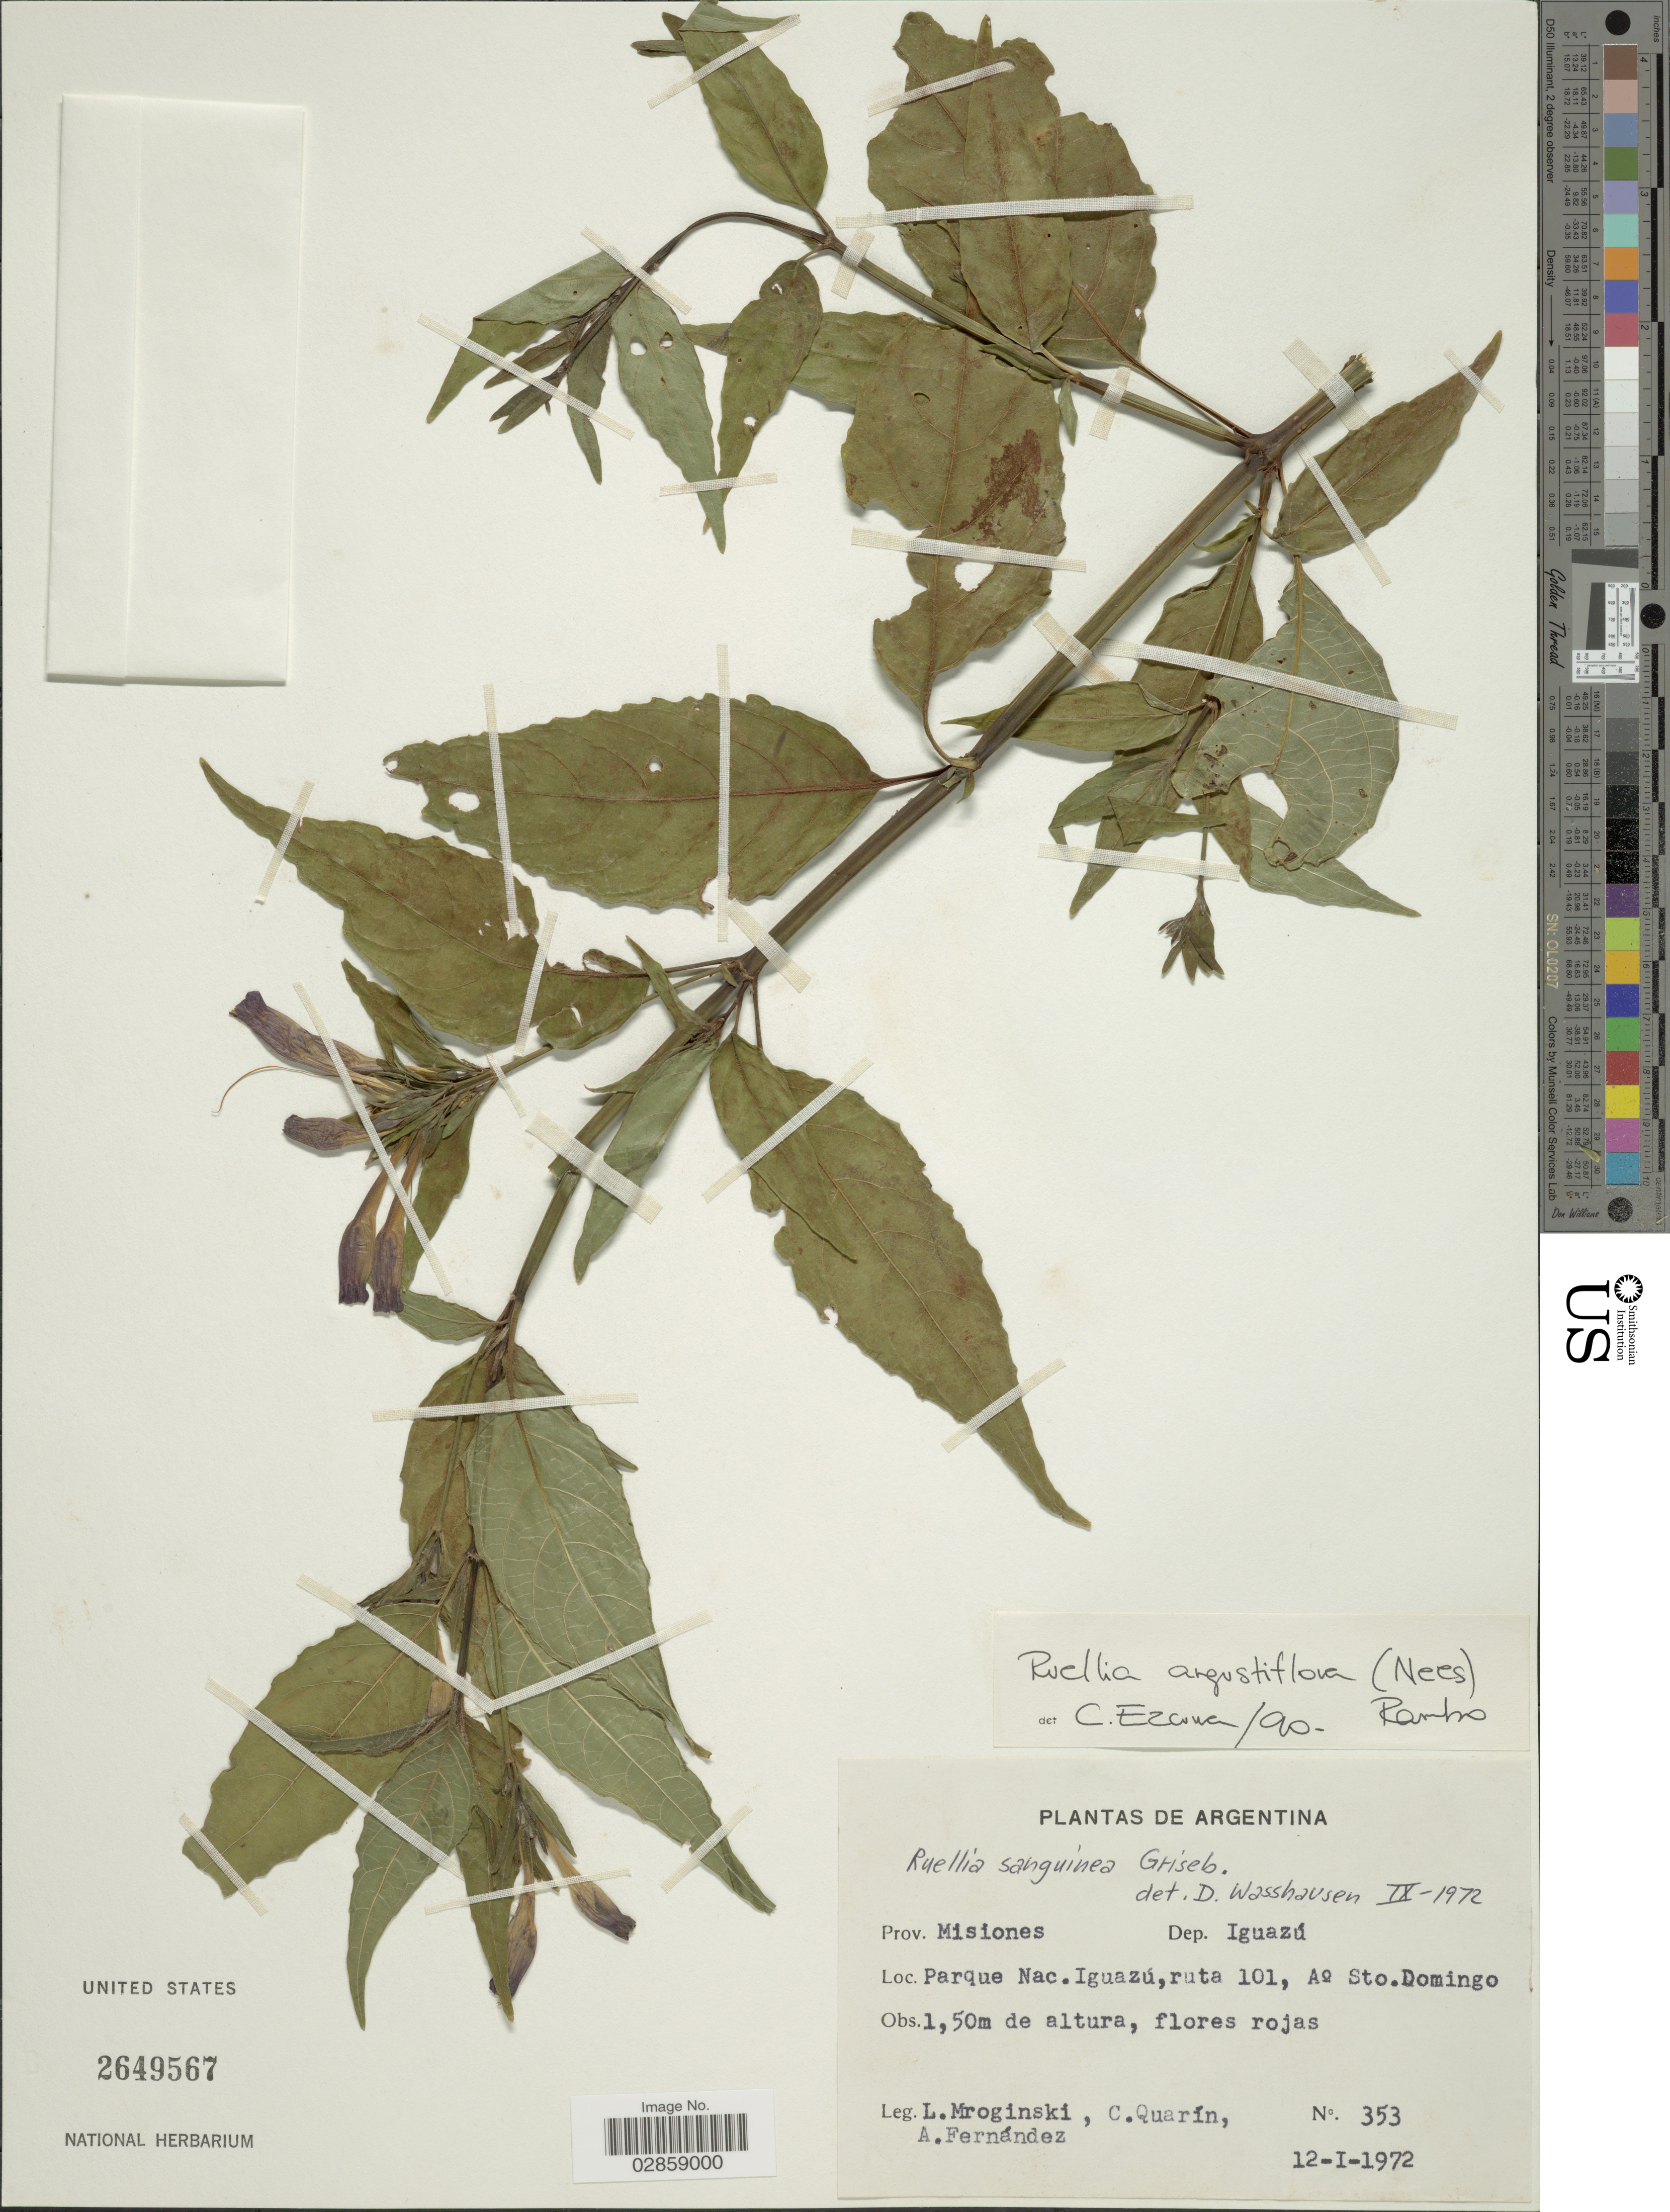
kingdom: Plantae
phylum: Tracheophyta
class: Magnoliopsida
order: Lamiales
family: Acanthaceae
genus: Ruellia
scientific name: Ruellia angustiflora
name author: (Nees) Lindau ex Rambo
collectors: L. Mroginski, C. Quarín & A. Fernández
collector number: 353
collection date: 1972-01-12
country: Argentina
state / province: Misiones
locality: Dep. Iguazú. Parque Nac. Iguazú, ruta 101, A° Sto. Domingo.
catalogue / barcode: US 2649567